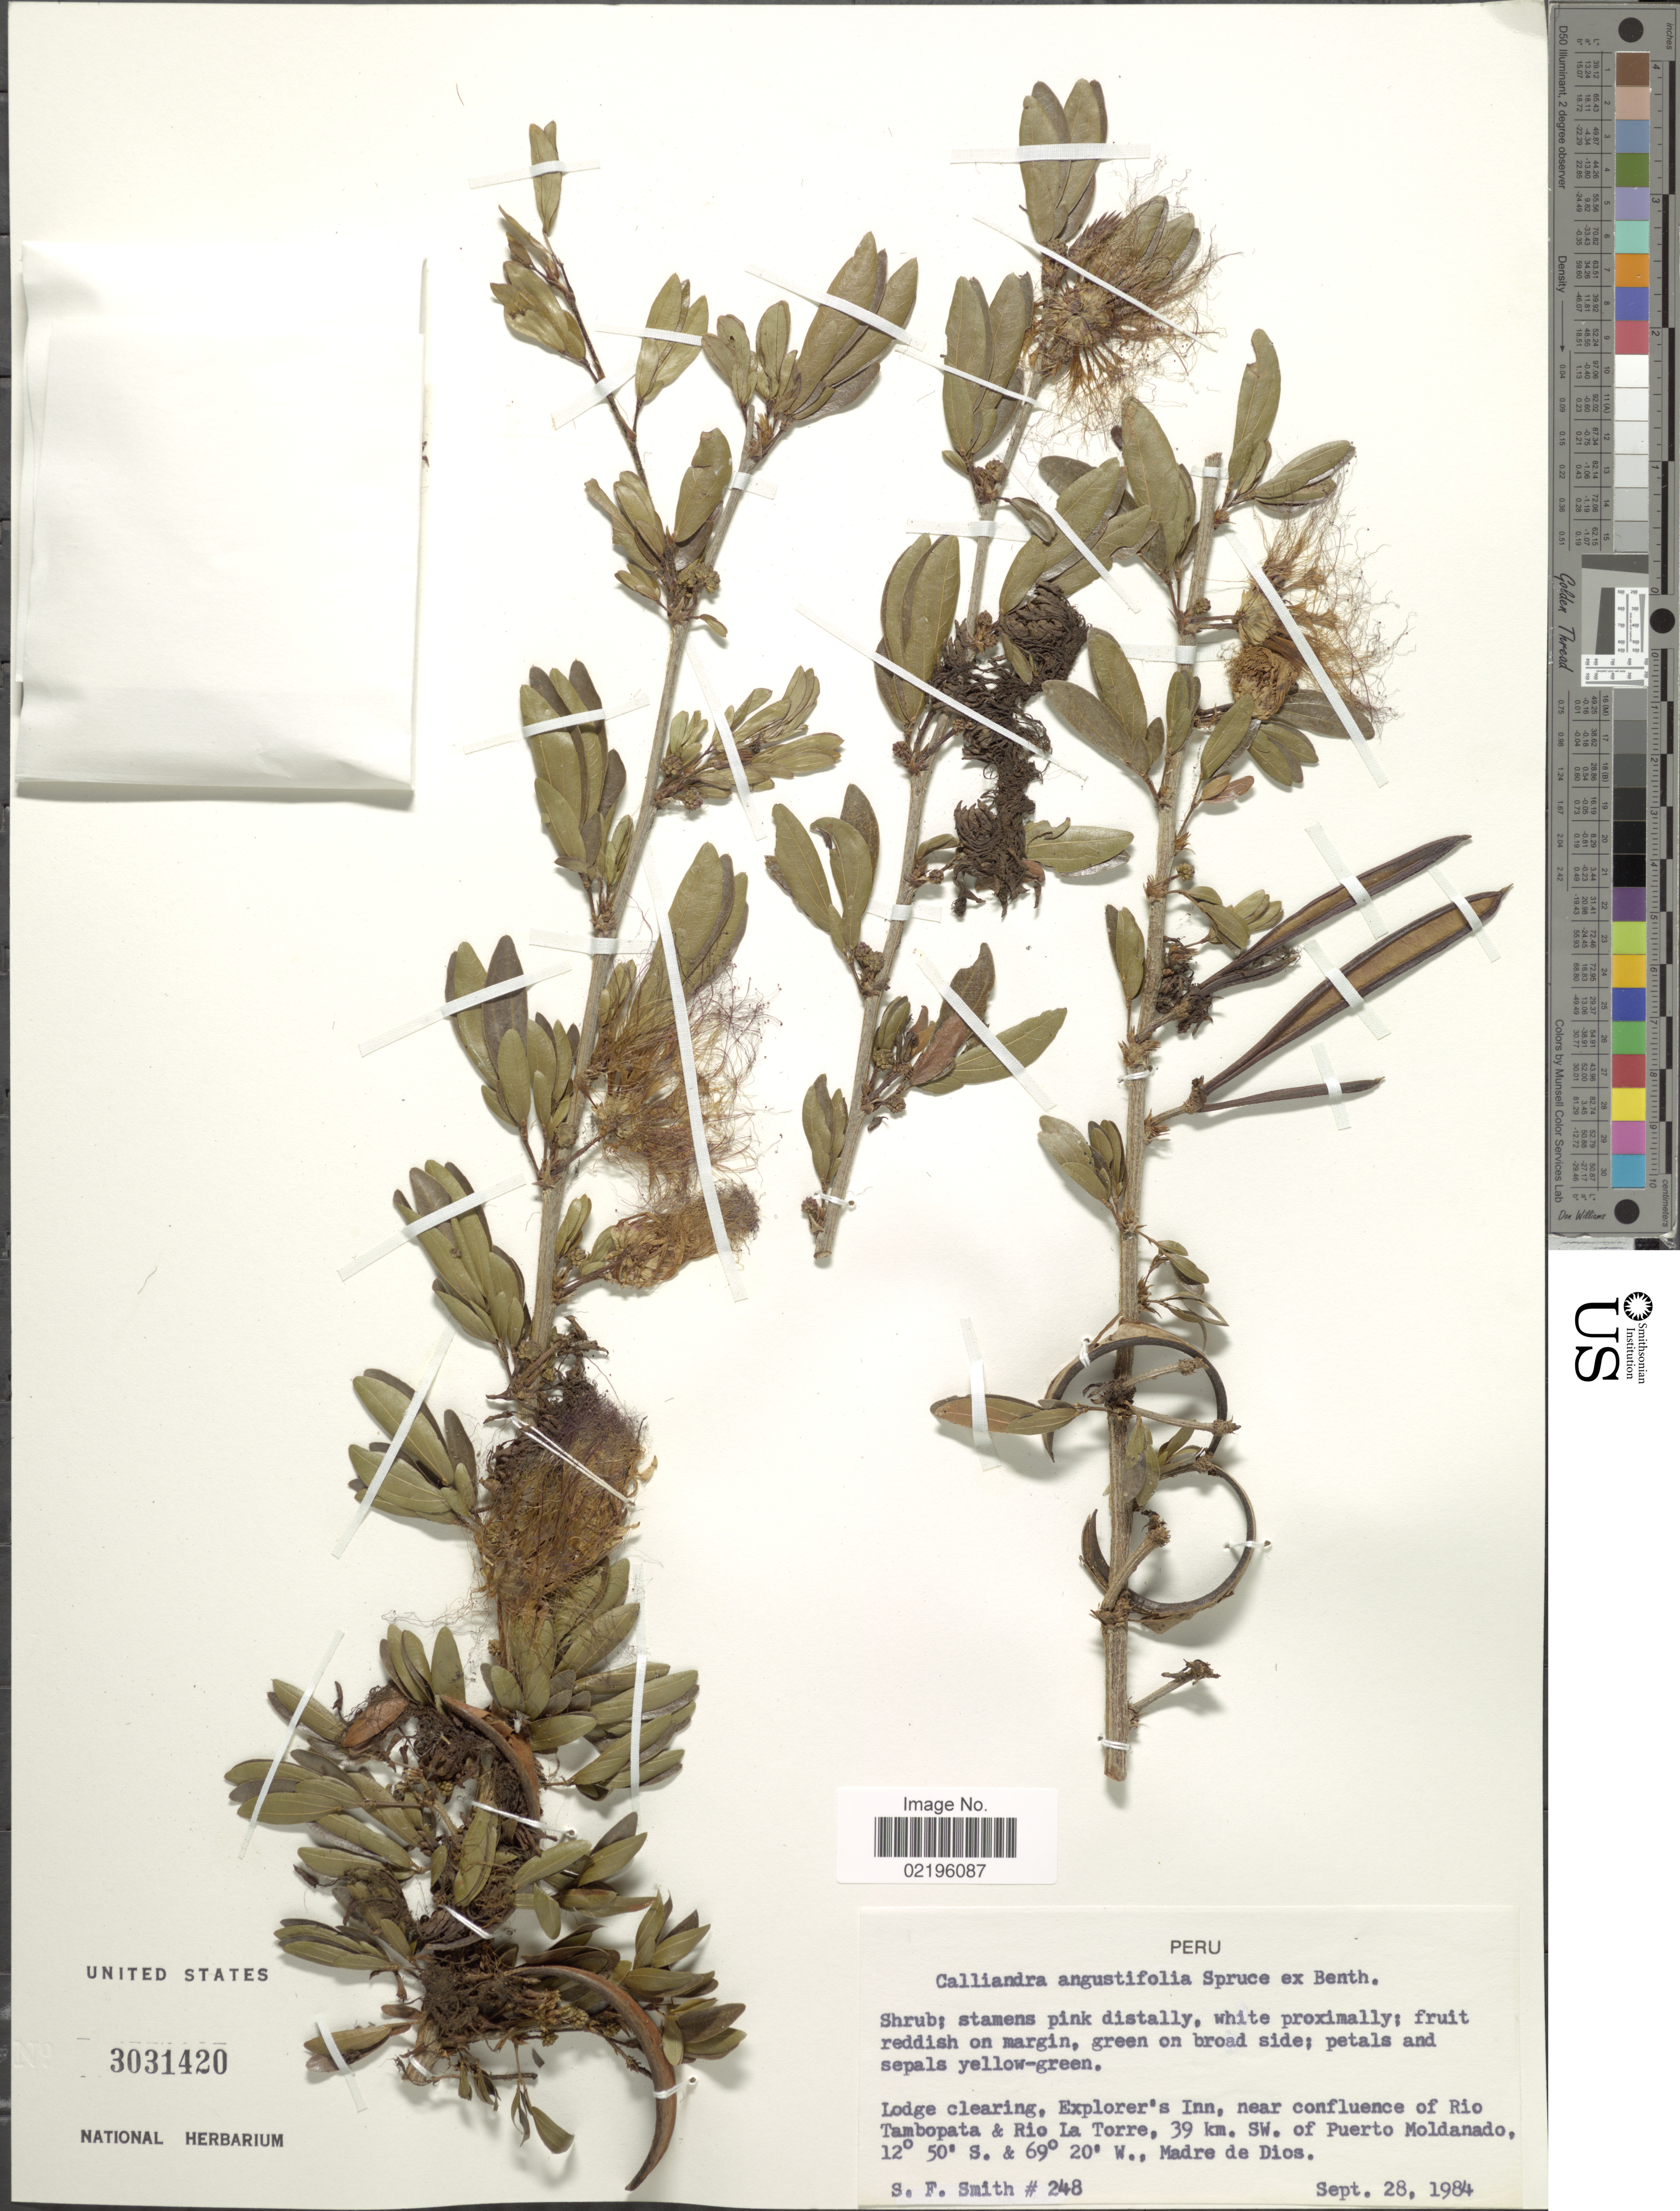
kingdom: Plantae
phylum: Tracheophyta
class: Magnoliopsida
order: Fabales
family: Fabaceae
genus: Calliandra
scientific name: Calliandra angustifolia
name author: Spruce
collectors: S.F. Smith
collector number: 248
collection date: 1984-09-28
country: Peru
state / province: Madre de Dios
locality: Lodge clearing, Explorer's Inn, near confluence of Rio Tambopata & Rio La Torre, 39 km. SW. of Puerto Moldanado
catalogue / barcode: US 3031420